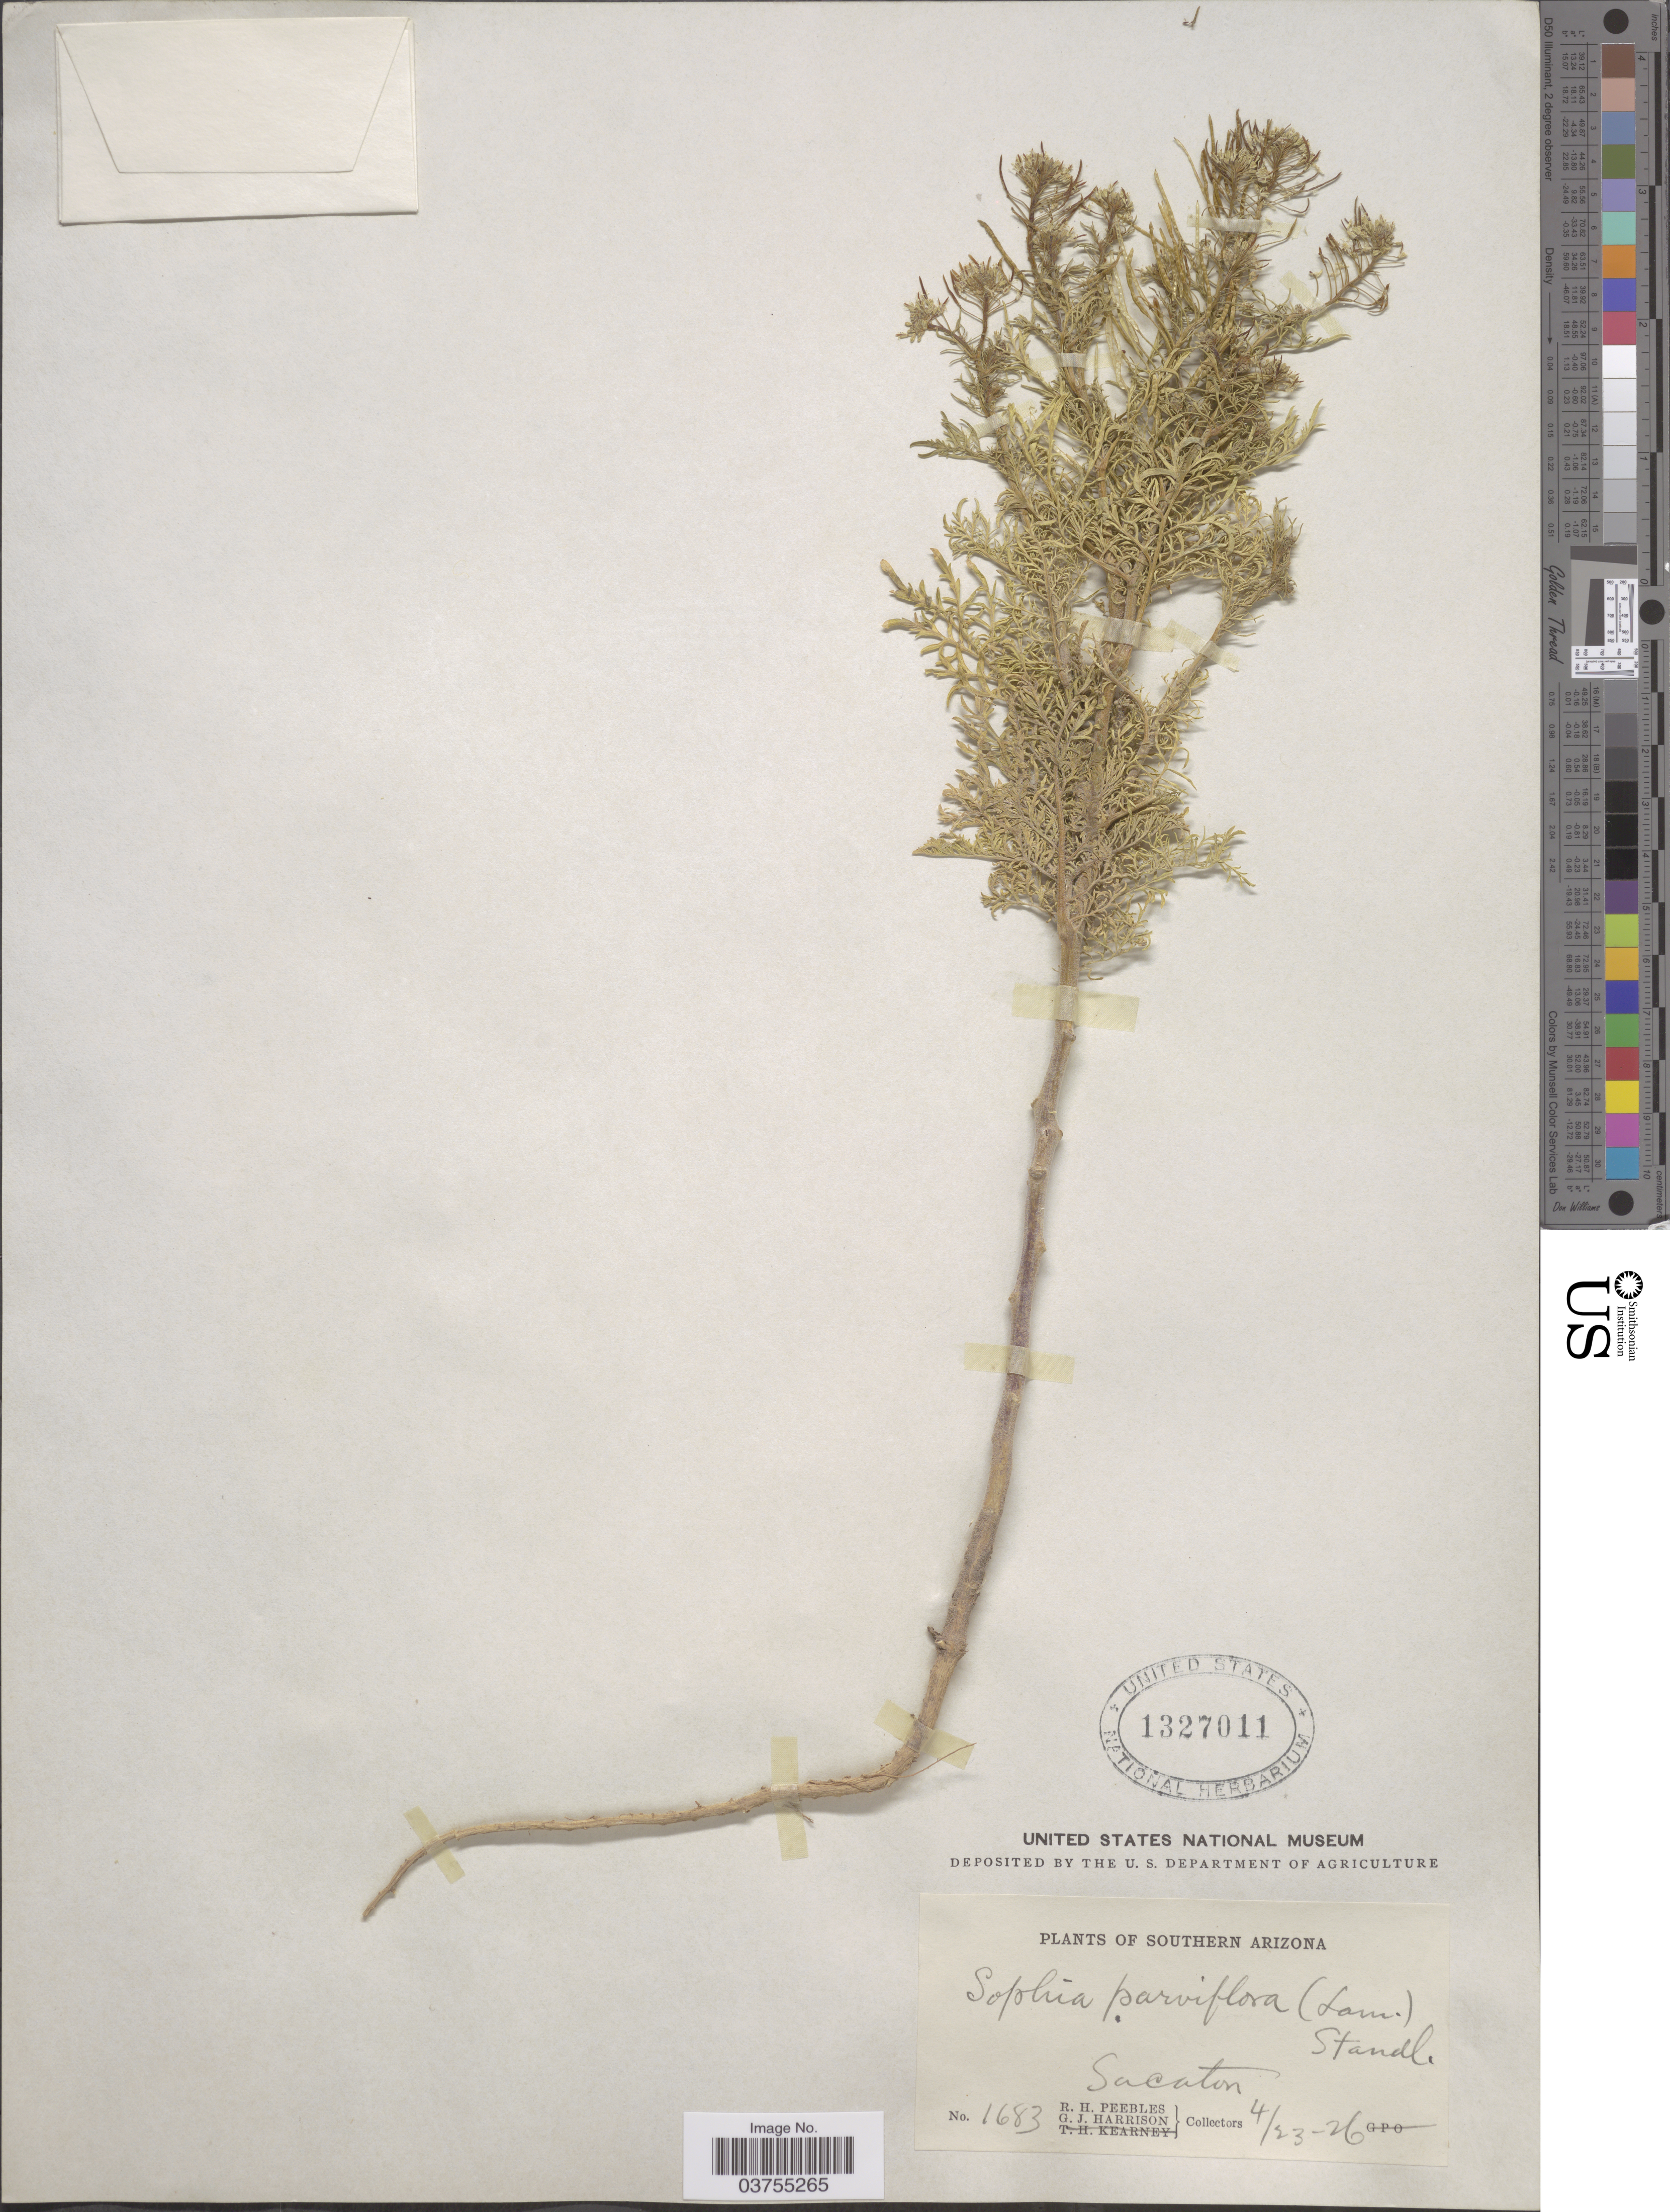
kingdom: Plantae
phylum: Tracheophyta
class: Magnoliopsida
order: Brassicales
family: Brassicaceae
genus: Descurainia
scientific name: Descurainia sophia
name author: (L.) Webb ex Prantl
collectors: R. H. Peebles & G. J. Harrison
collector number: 1683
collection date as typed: Transcribed d/m/y: 23/4/26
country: United States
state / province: Arizona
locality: Southern Arizona. Sacaton.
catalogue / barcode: US 1327011